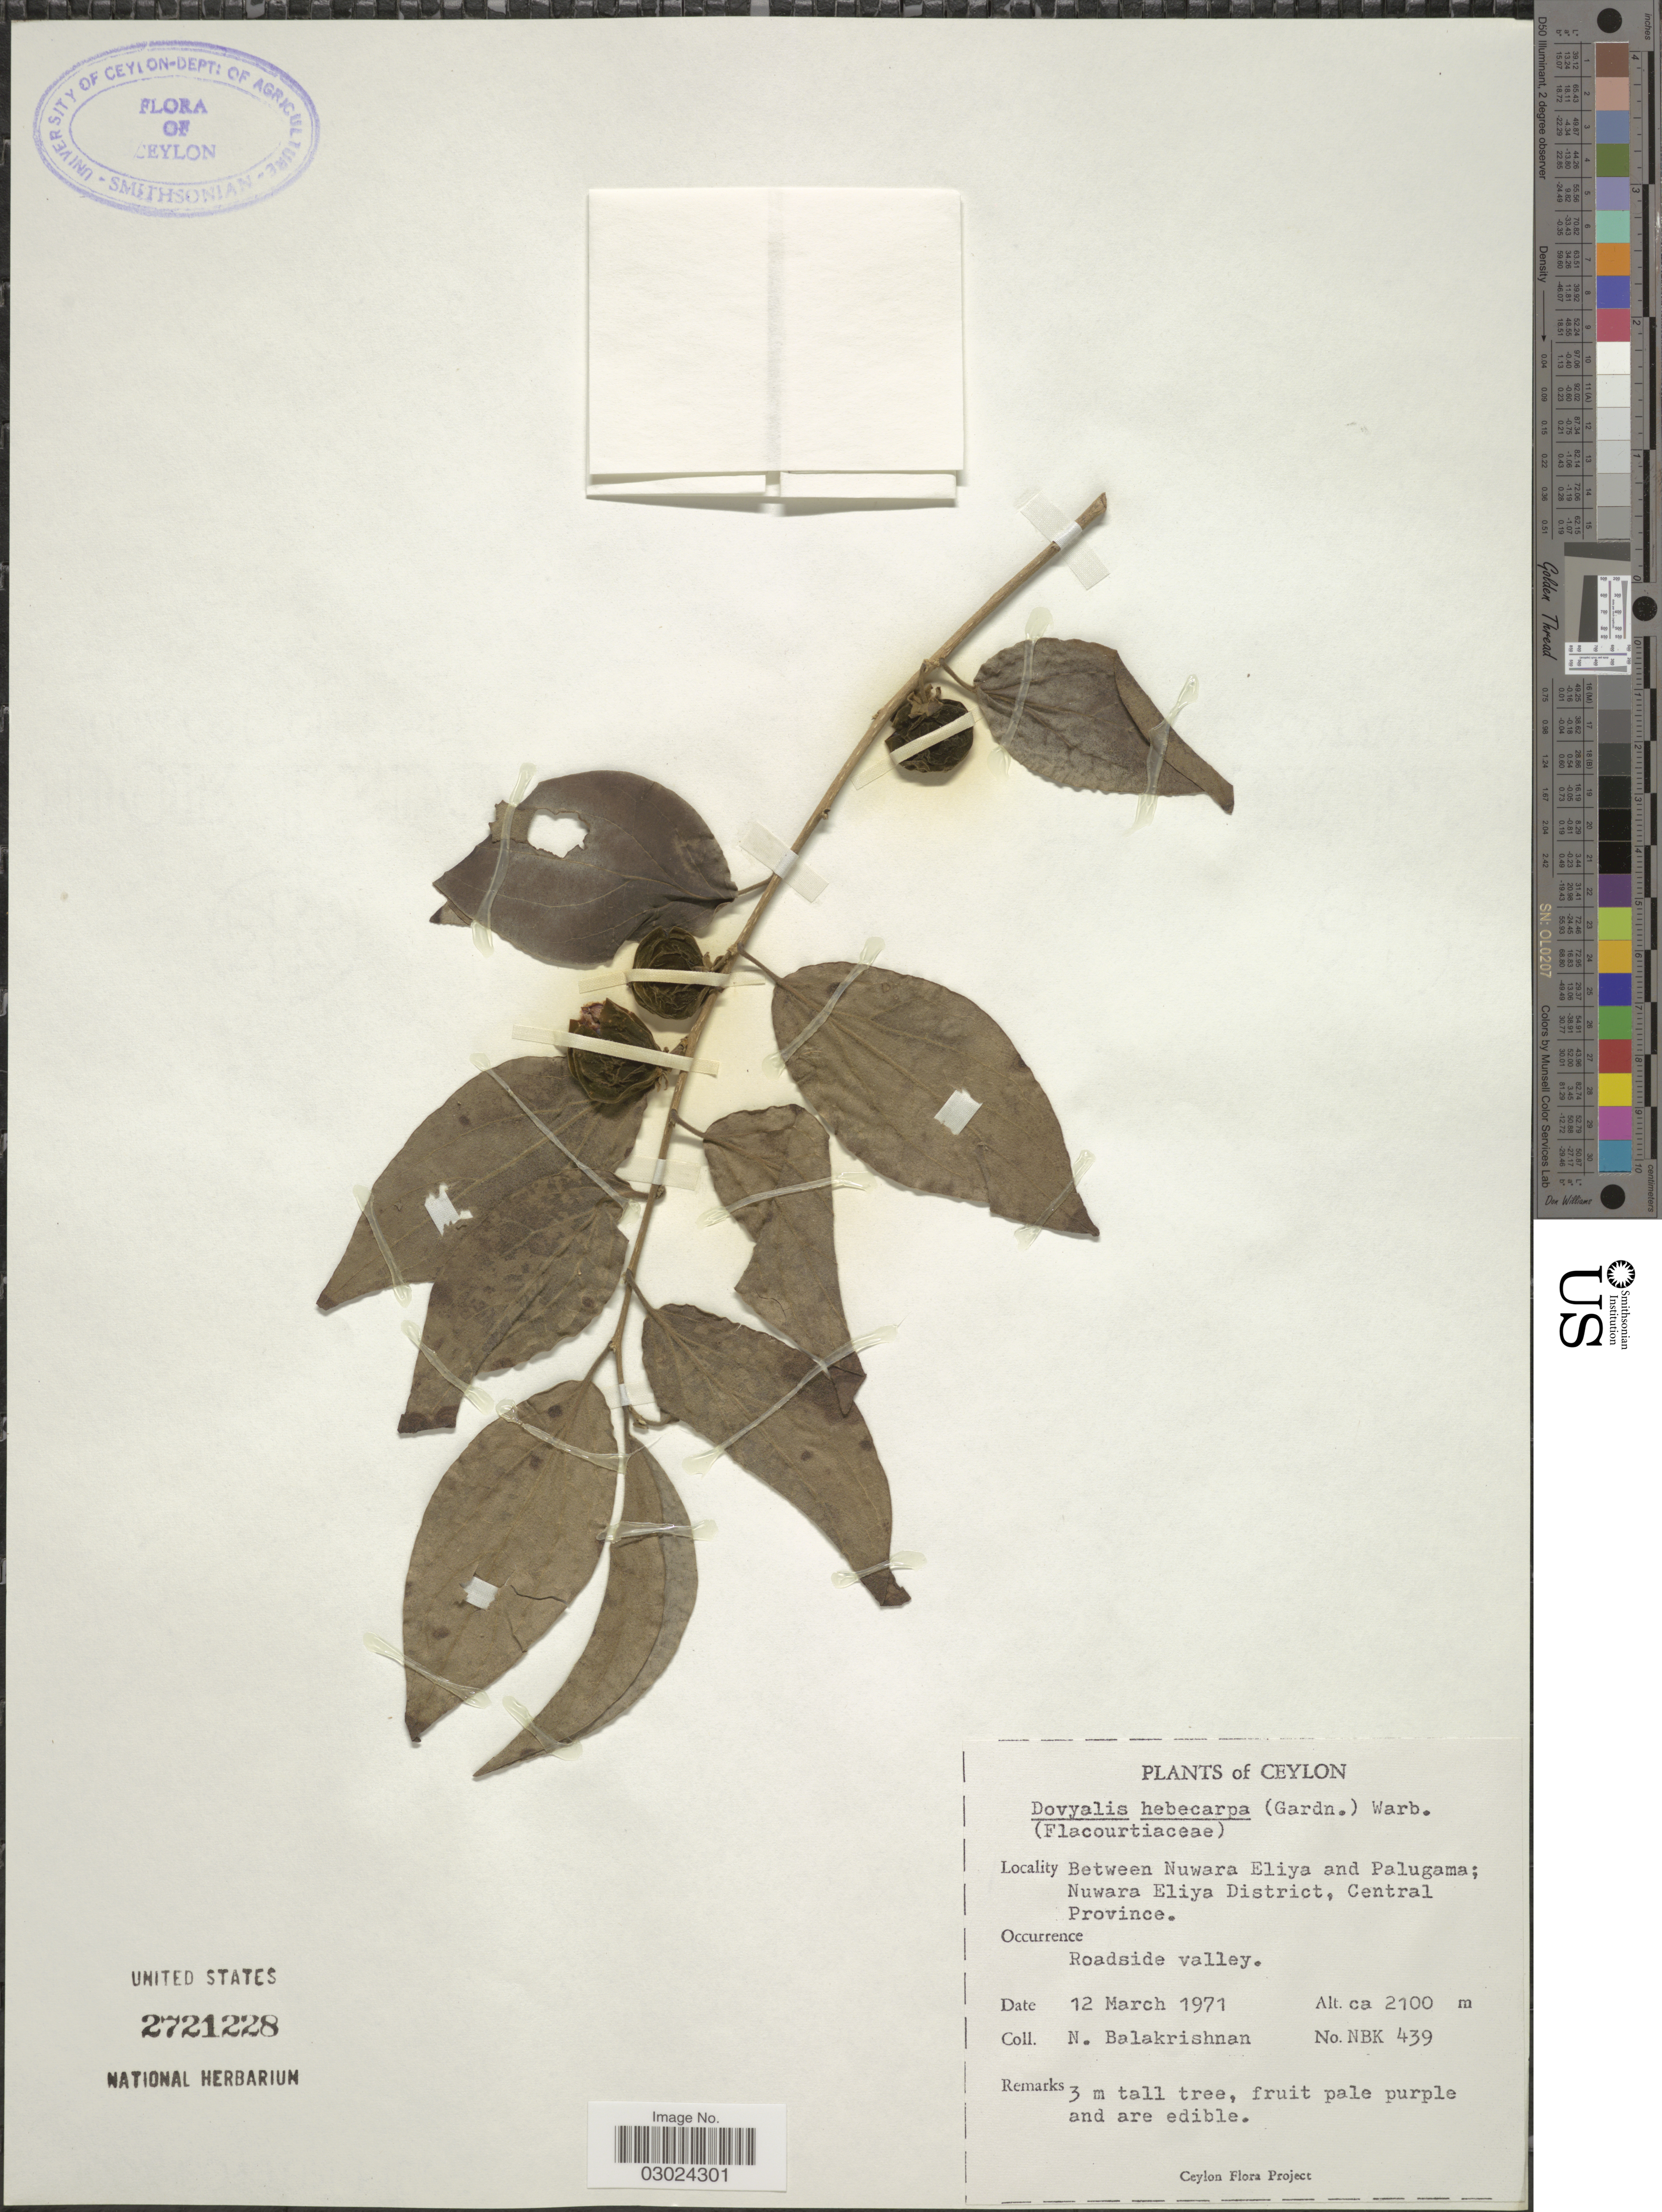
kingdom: Plantae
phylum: Tracheophyta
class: Magnoliopsida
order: Malpighiales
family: Salicaceae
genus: Dovyalis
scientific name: Dovyalis hebecarpa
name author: (Gardner) Warb.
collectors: N. Balakrishnan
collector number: NBK439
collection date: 1971-03-12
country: Sri Lanka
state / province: Central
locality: Ceylon. Between Nuwara Eliya and Palugama; Nuwara Eliya District, Central Province.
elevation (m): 2100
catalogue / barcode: US 2721228